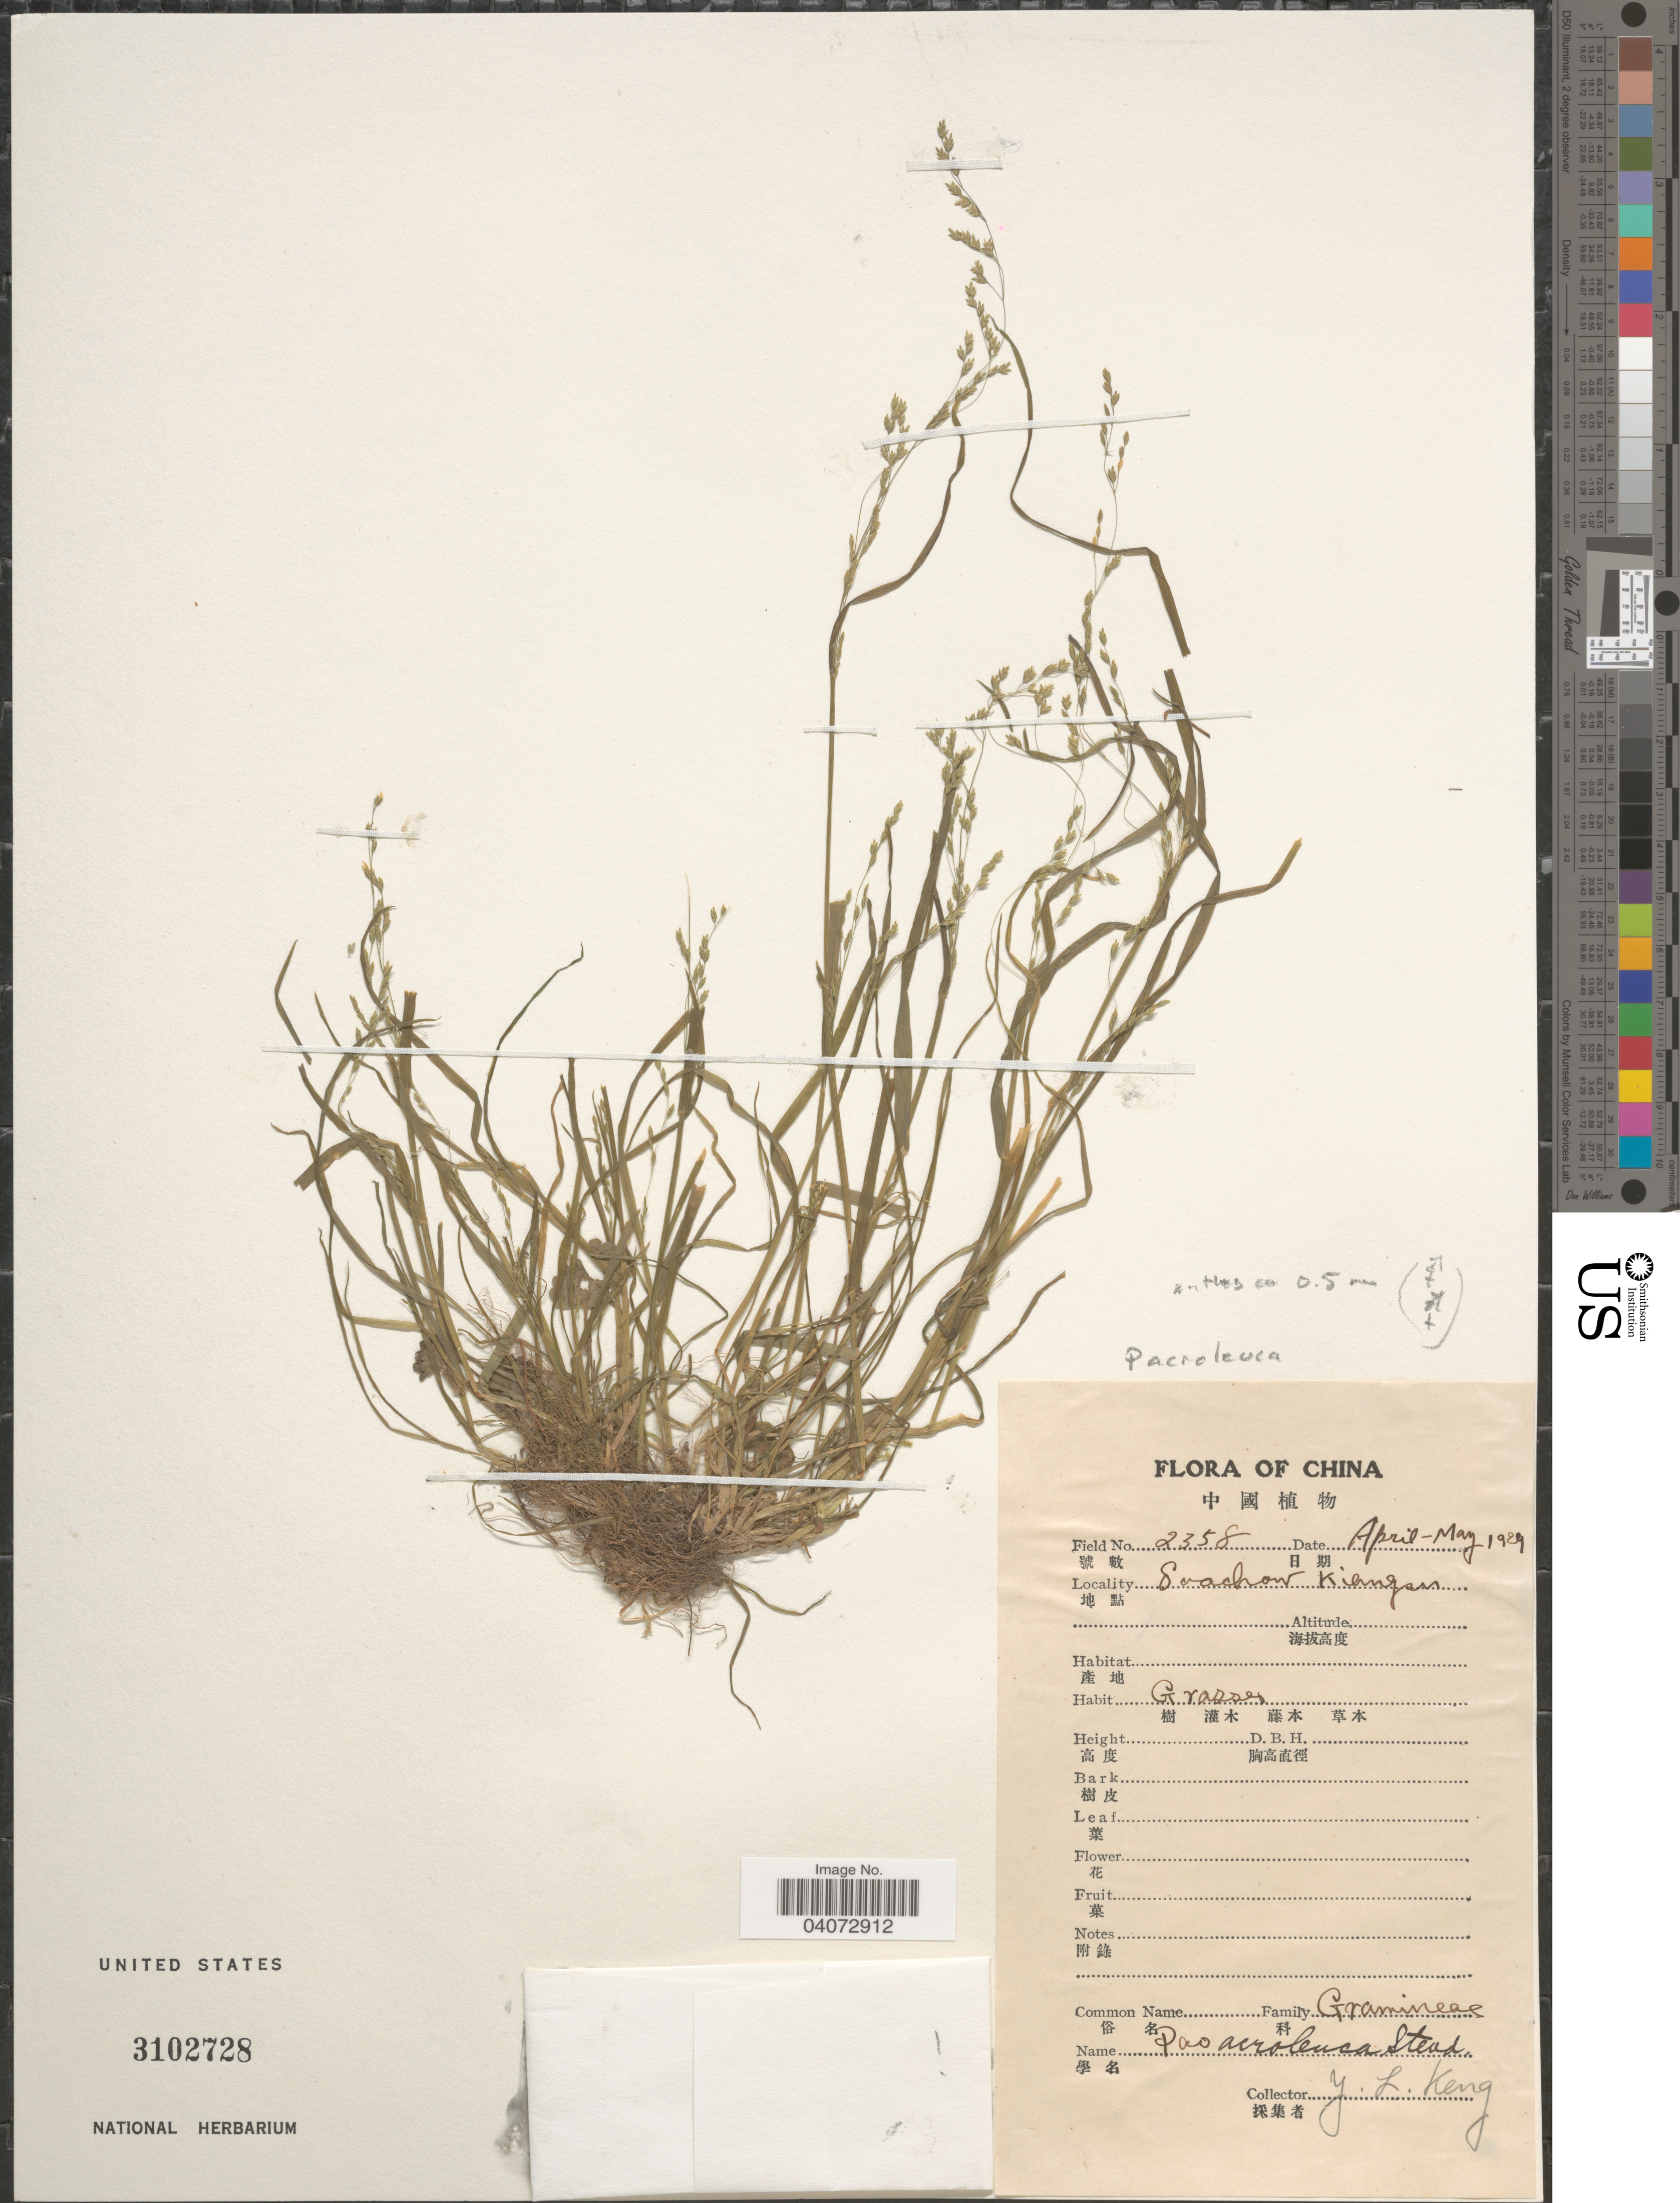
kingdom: Plantae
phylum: Tracheophyta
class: Liliopsida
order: Poales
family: Poaceae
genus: Poa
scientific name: Poa acroleuca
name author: Steud.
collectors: Y. L. Keng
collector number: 2358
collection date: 1929-04/1929-05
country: China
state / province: Jiangsu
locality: Soochow, Kiangsu.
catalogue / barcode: US 3102728